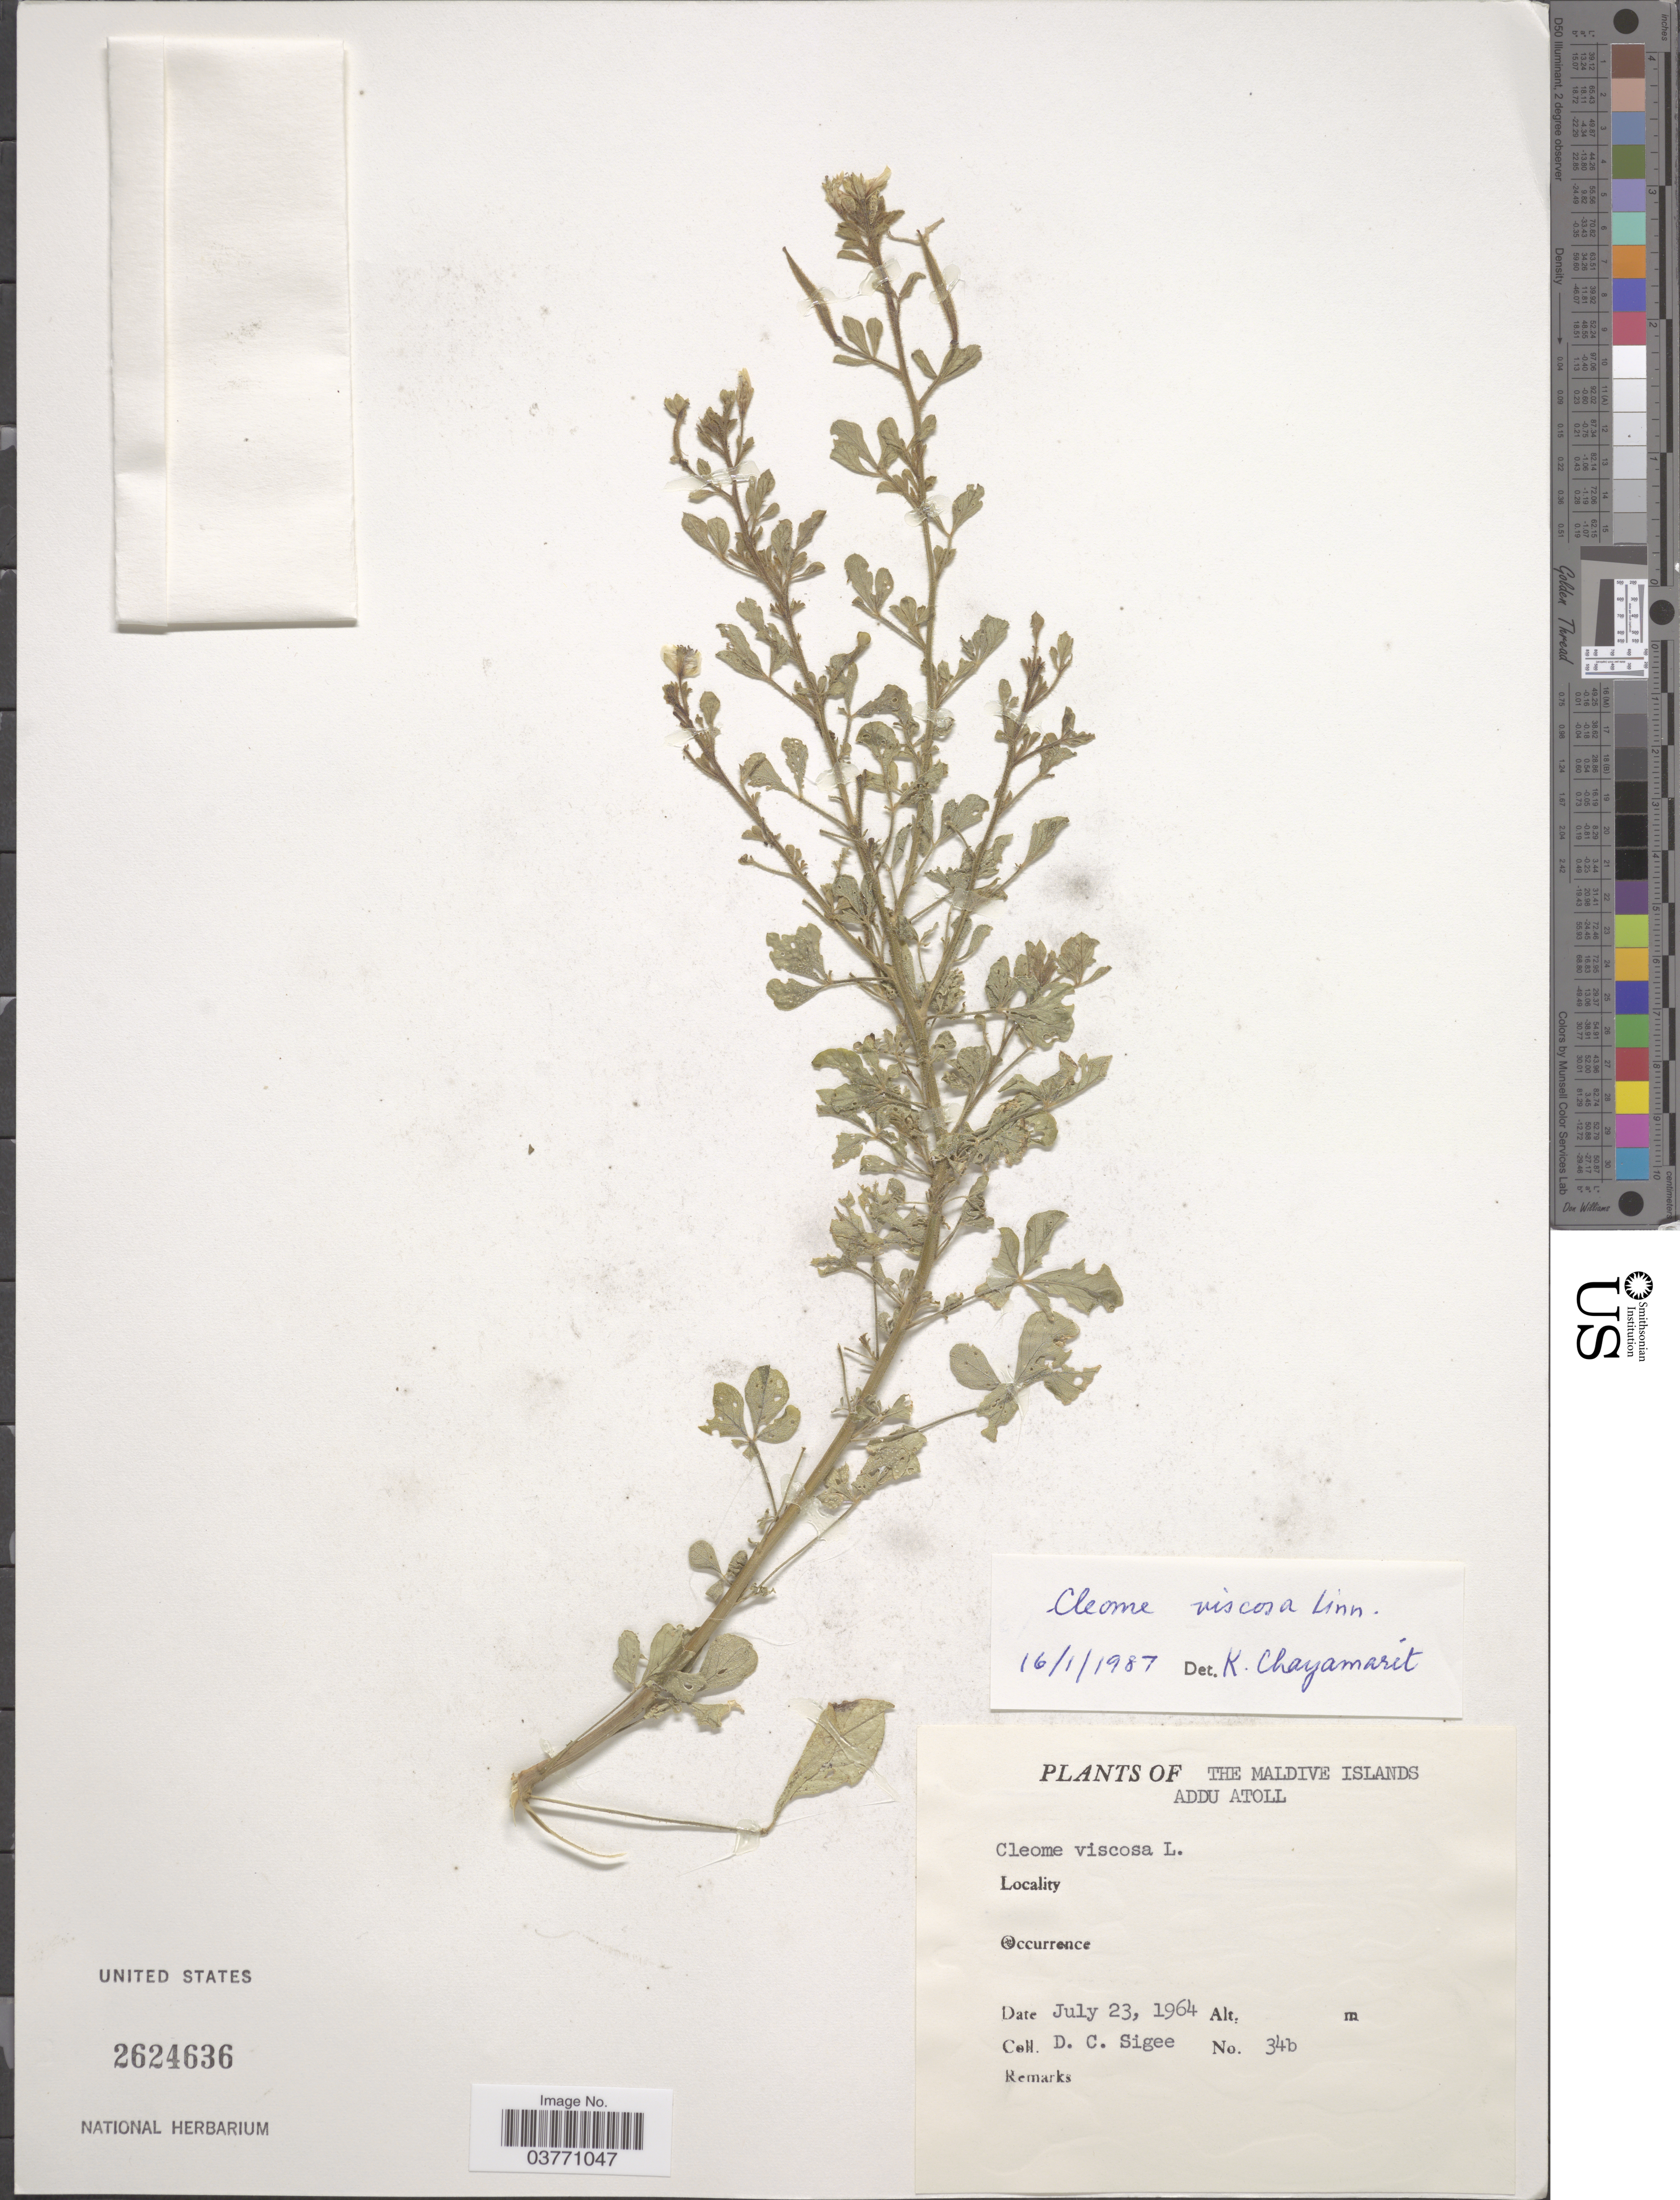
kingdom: Plantae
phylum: Tracheophyta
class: Magnoliopsida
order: Brassicales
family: Cleomaceae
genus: Arivela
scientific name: Arivela viscosa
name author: (L.) Raf.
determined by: Strong, M. T., (US), Smithsonian Institution - National Museum of Natural History (UNITED STATES)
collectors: D. C. Sigee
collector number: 34b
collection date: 1964-07-23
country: Maldive Islands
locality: Addu Atoll.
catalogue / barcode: US 2624636